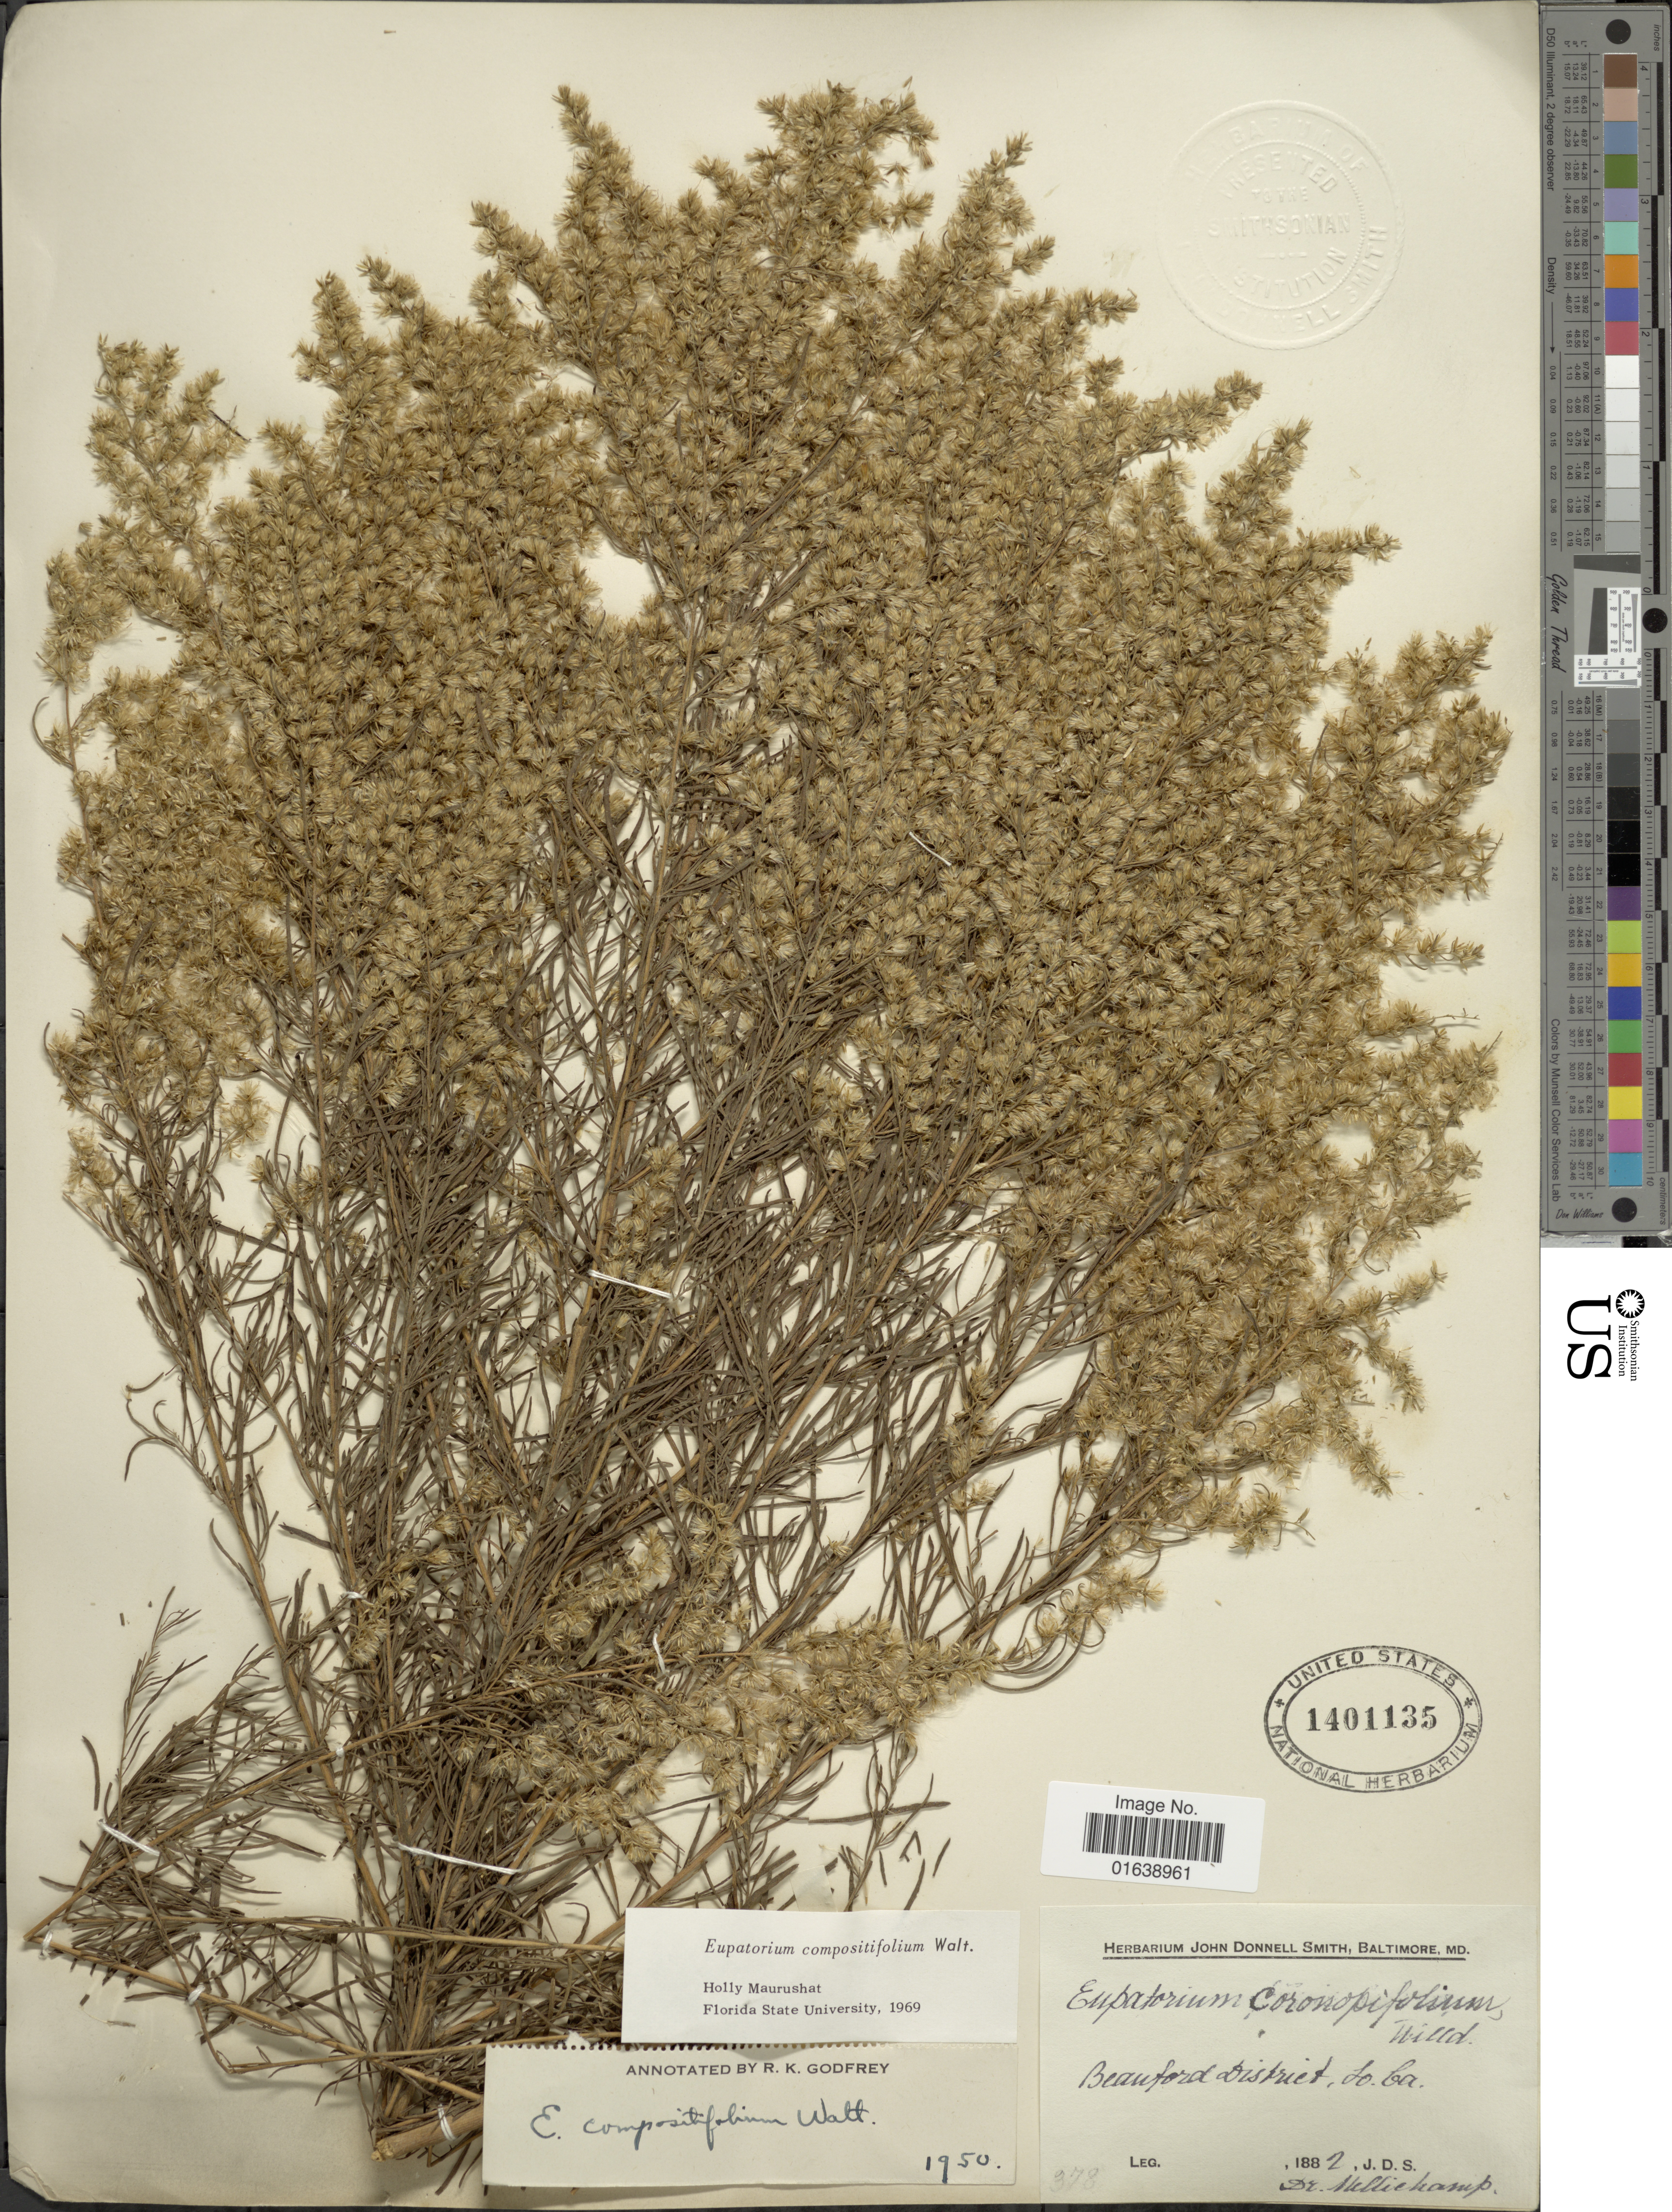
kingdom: Plantae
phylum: Tracheophyta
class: Magnoliopsida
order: Asterales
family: Asteraceae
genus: Eupatorium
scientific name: Eupatorium compositifolium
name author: Walter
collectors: J. Donnell Smith & -. Mellichamp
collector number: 378?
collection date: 1882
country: United States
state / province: Georgia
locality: Beauford District, Co.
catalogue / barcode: US 1401135